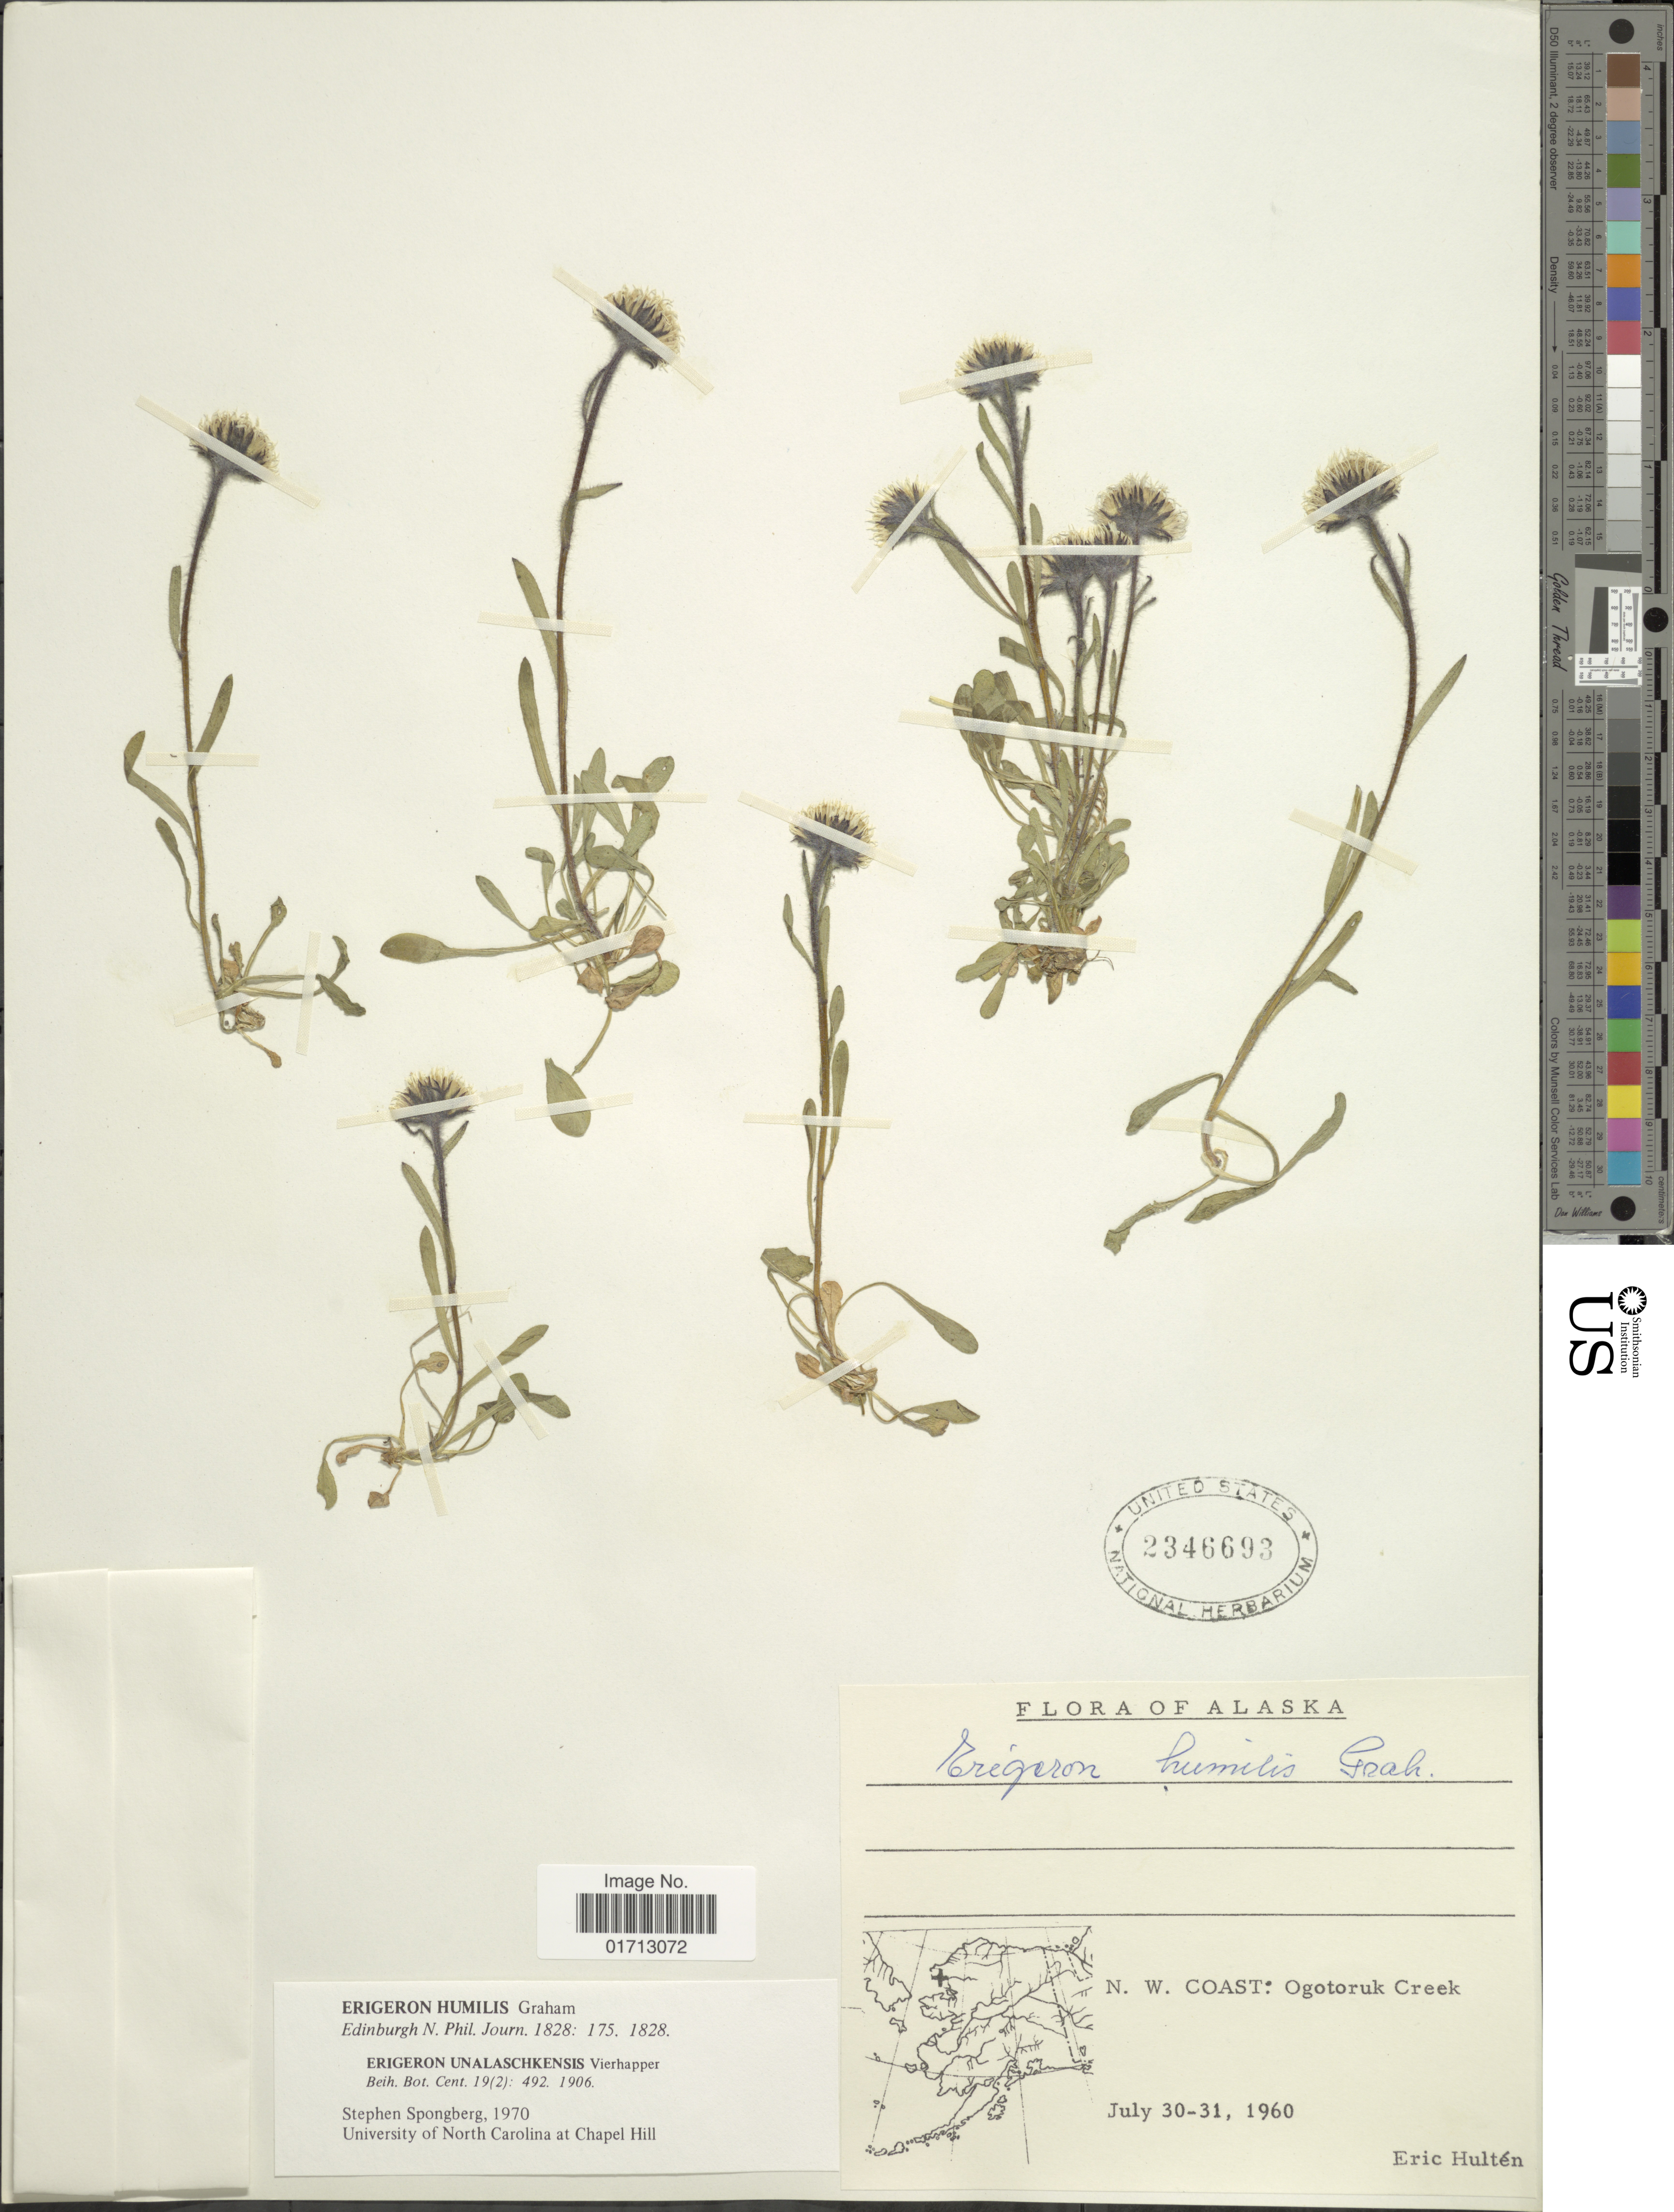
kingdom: Plantae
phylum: Tracheophyta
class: Magnoliopsida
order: Asterales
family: Asteraceae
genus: Erigeron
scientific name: Erigeron humilis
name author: Graham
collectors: E. G. Hultén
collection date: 1960-07-30/1960-07-31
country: United States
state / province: Alaska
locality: N.W. Coast: Ogotoruk Creek.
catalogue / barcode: US 2346693